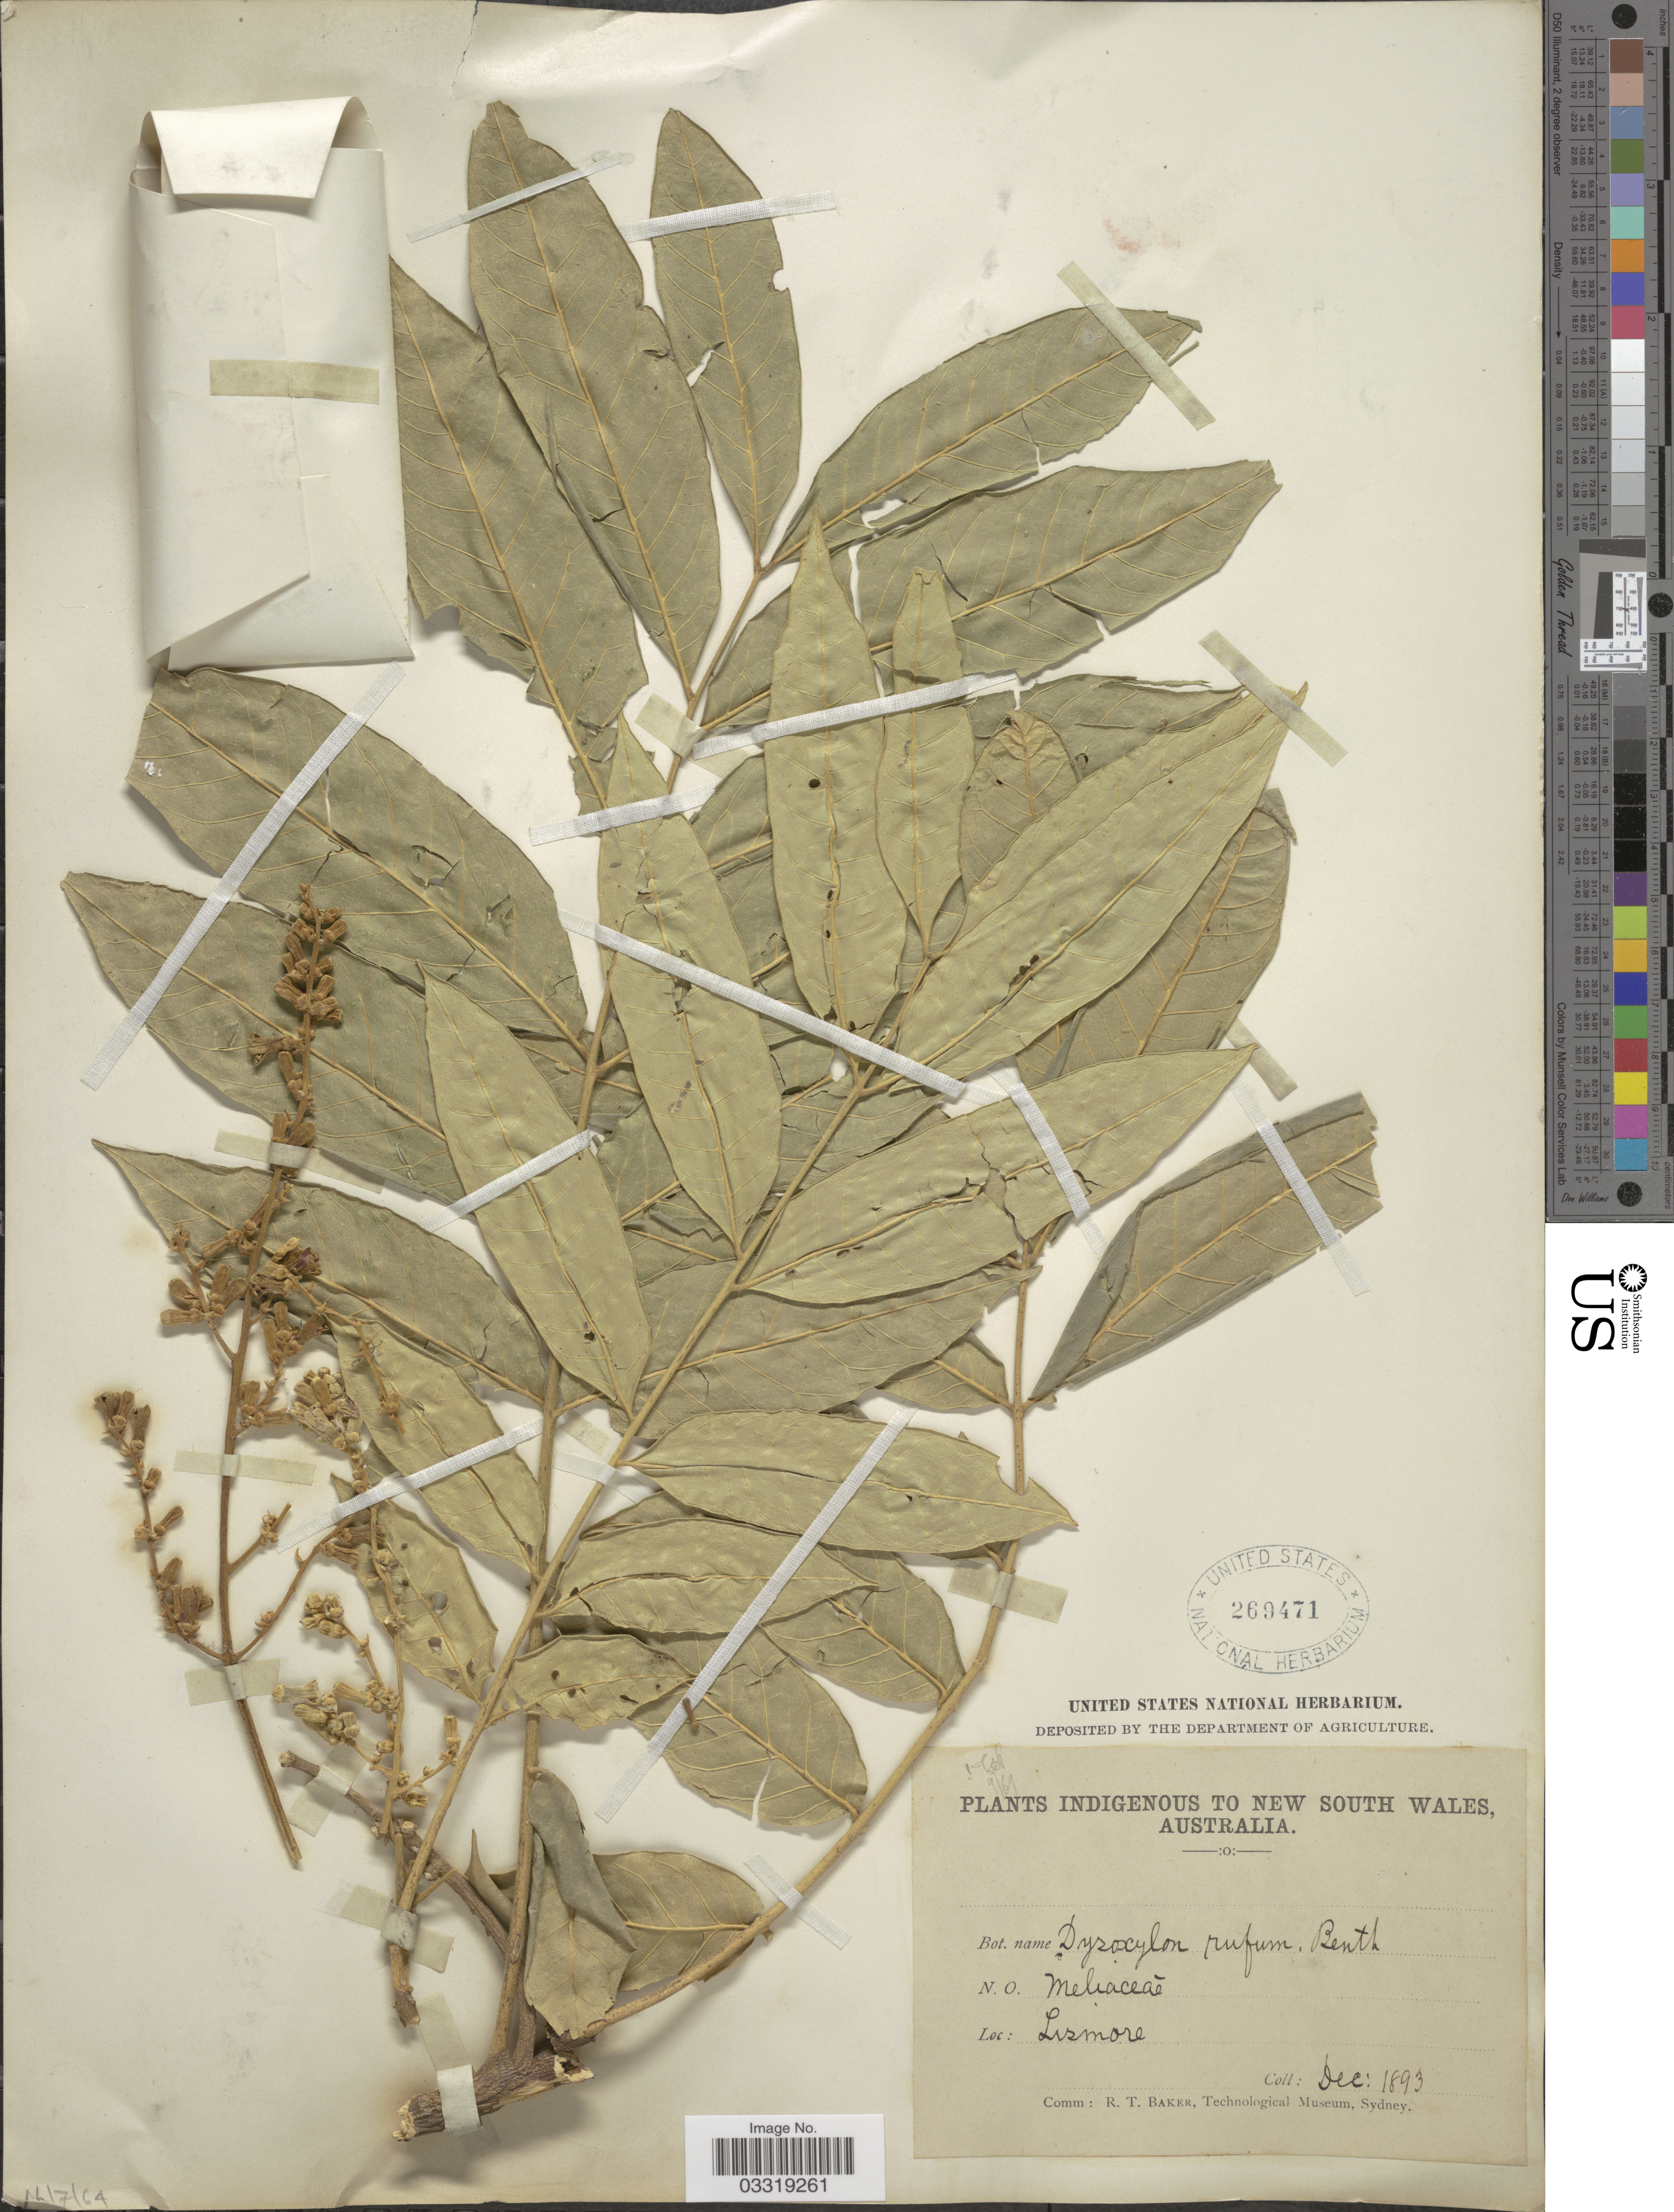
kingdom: Plantae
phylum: Tracheophyta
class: Magnoliopsida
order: Sapindales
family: Meliaceae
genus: Didymocheton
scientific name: Didymocheton rufus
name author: (A. Rich.) Harms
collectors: R. T. Baker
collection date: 1893-12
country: Australia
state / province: New South Wales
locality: Lismore.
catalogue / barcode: US 269471